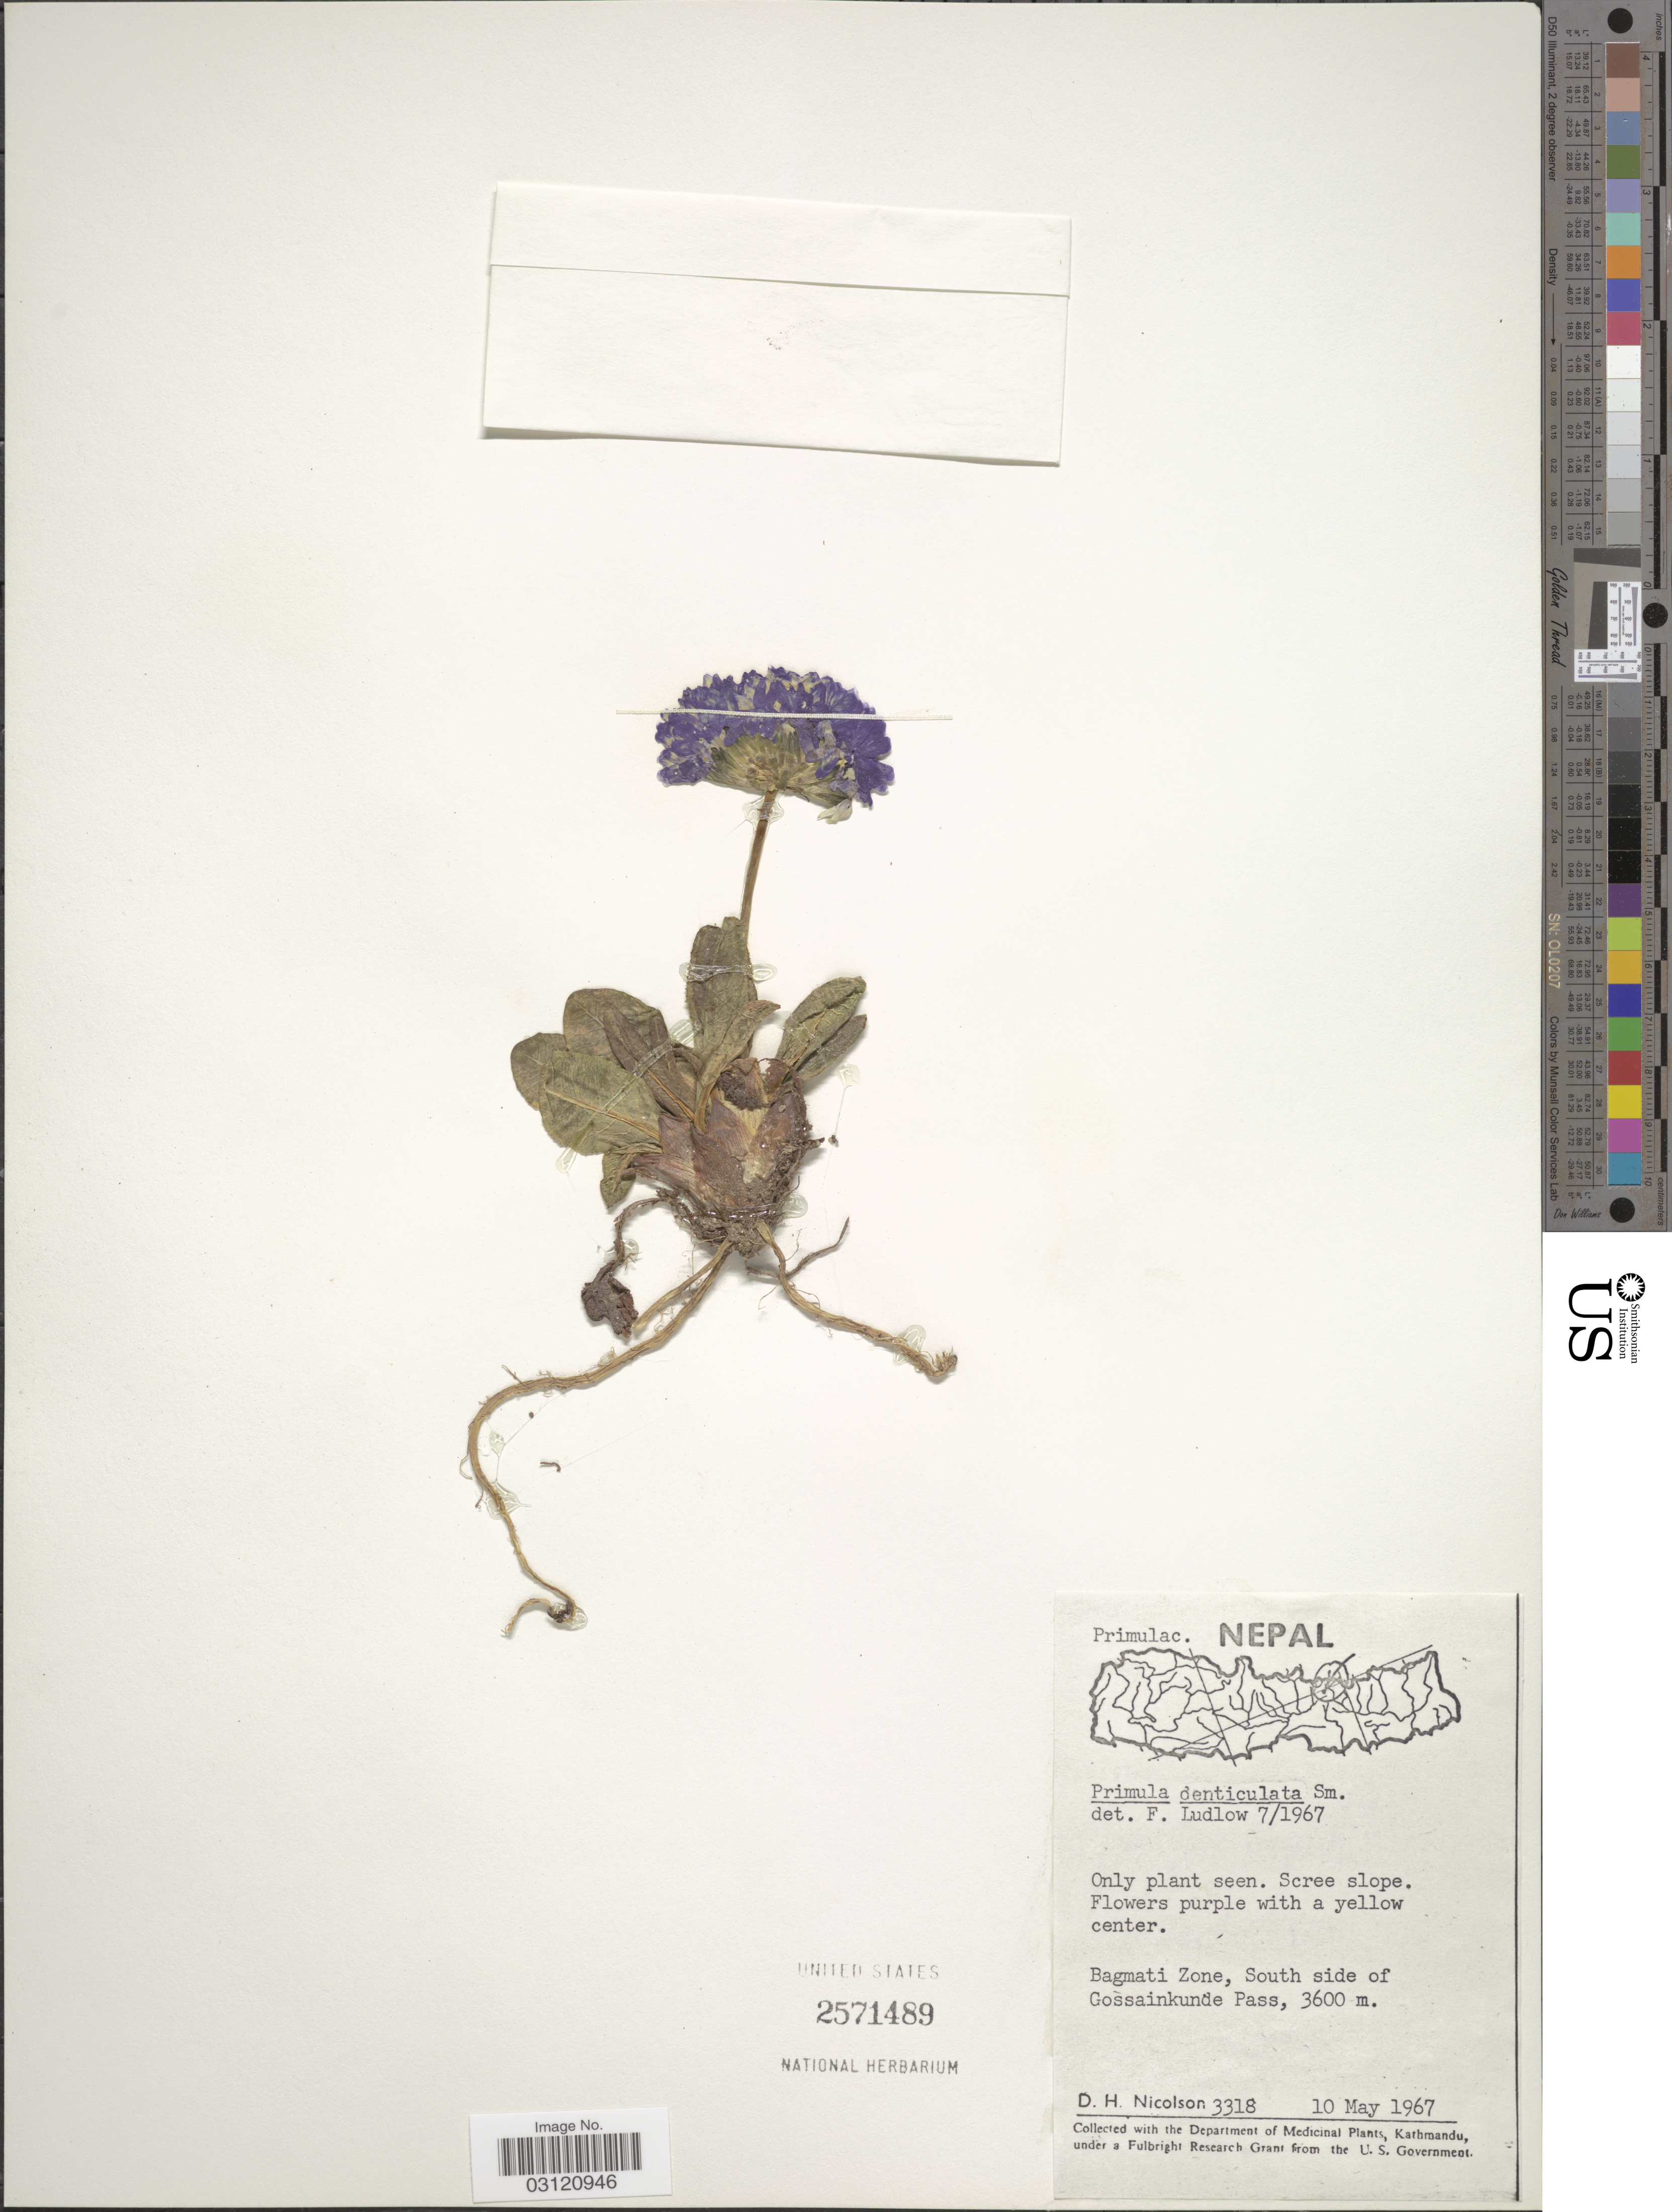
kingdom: Plantae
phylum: Tracheophyta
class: Magnoliopsida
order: Ericales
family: Primulaceae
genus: Primula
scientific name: Primula denticulata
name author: Sm.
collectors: D. H. Nicolson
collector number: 3318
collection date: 1967-05-10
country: Nepal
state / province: Bagmati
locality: Bagmati Zone, South side of Gossainkunde Pass.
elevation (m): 3600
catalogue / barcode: US 2571489